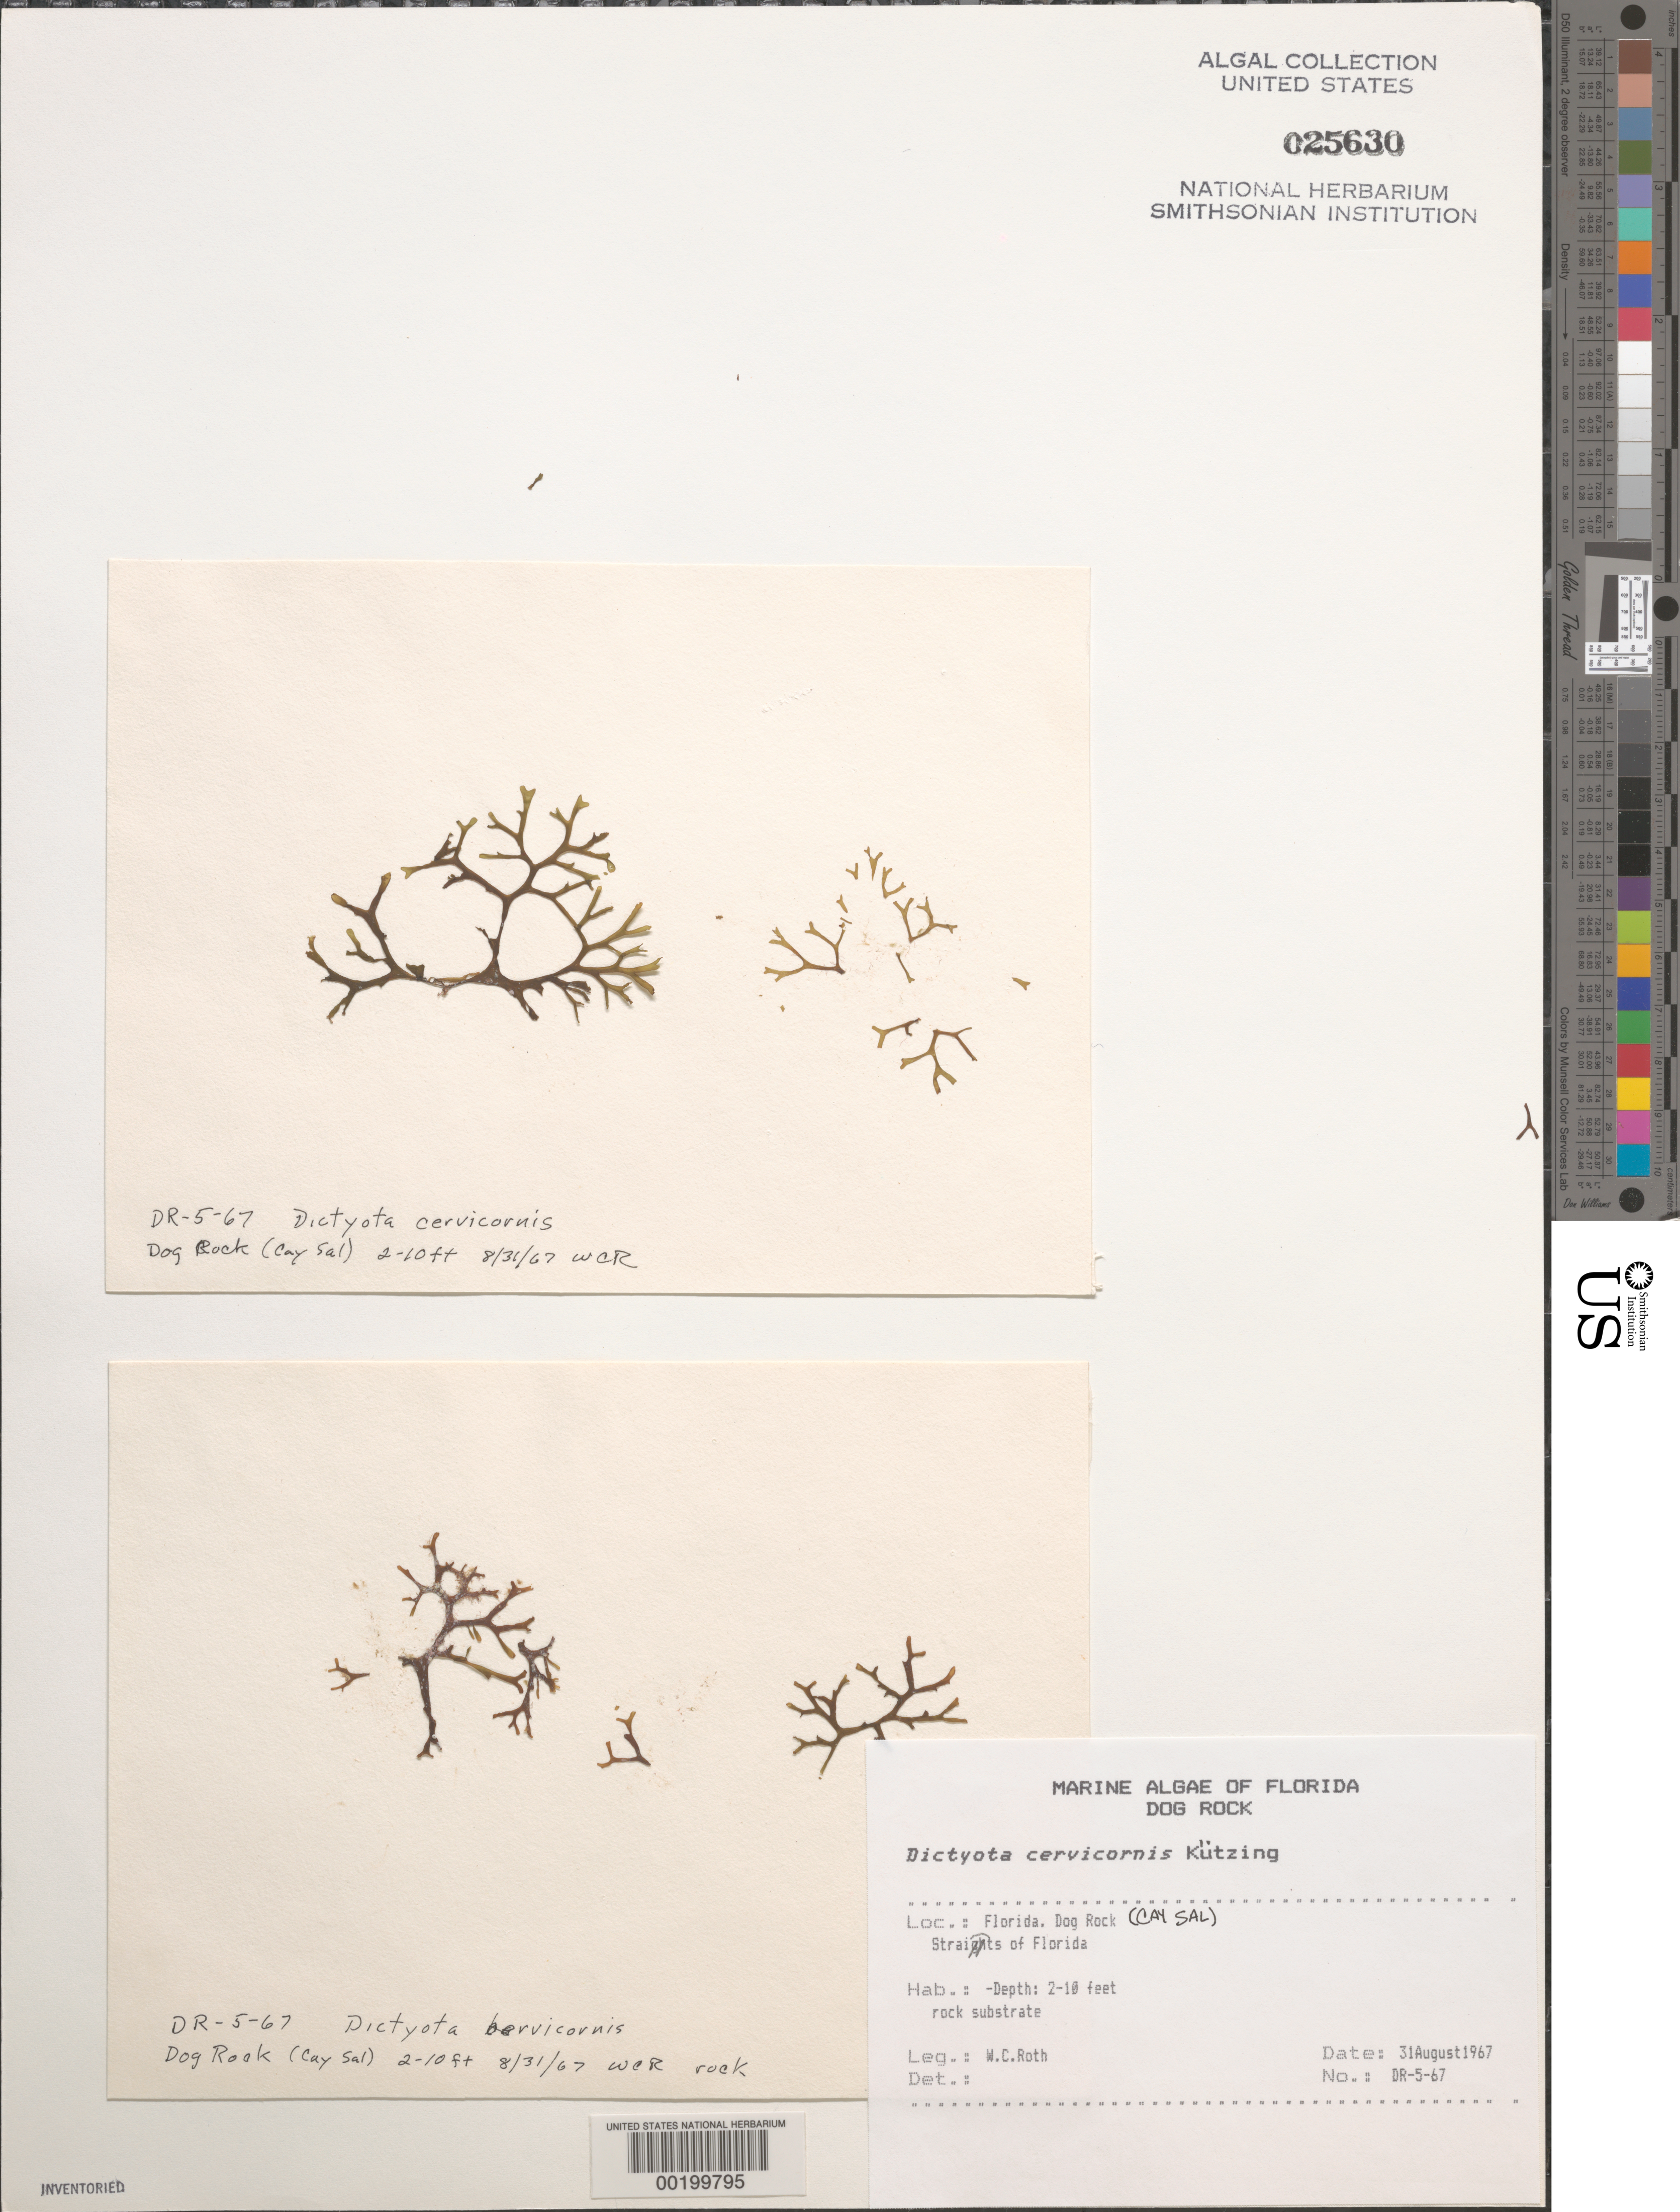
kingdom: Chromista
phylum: Ochrophyta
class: Phaeophyceae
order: Dictyotales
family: Dictyotaceae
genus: Dictyota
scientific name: Dictyota cervicornis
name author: Kütz.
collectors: W. C. Roth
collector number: DR-5-67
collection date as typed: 31 Aug 1967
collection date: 1967-08-31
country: United States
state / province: Florida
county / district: Monroe County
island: Cay Sal (Dog Rock)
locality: Straits of Florida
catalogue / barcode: US 25630